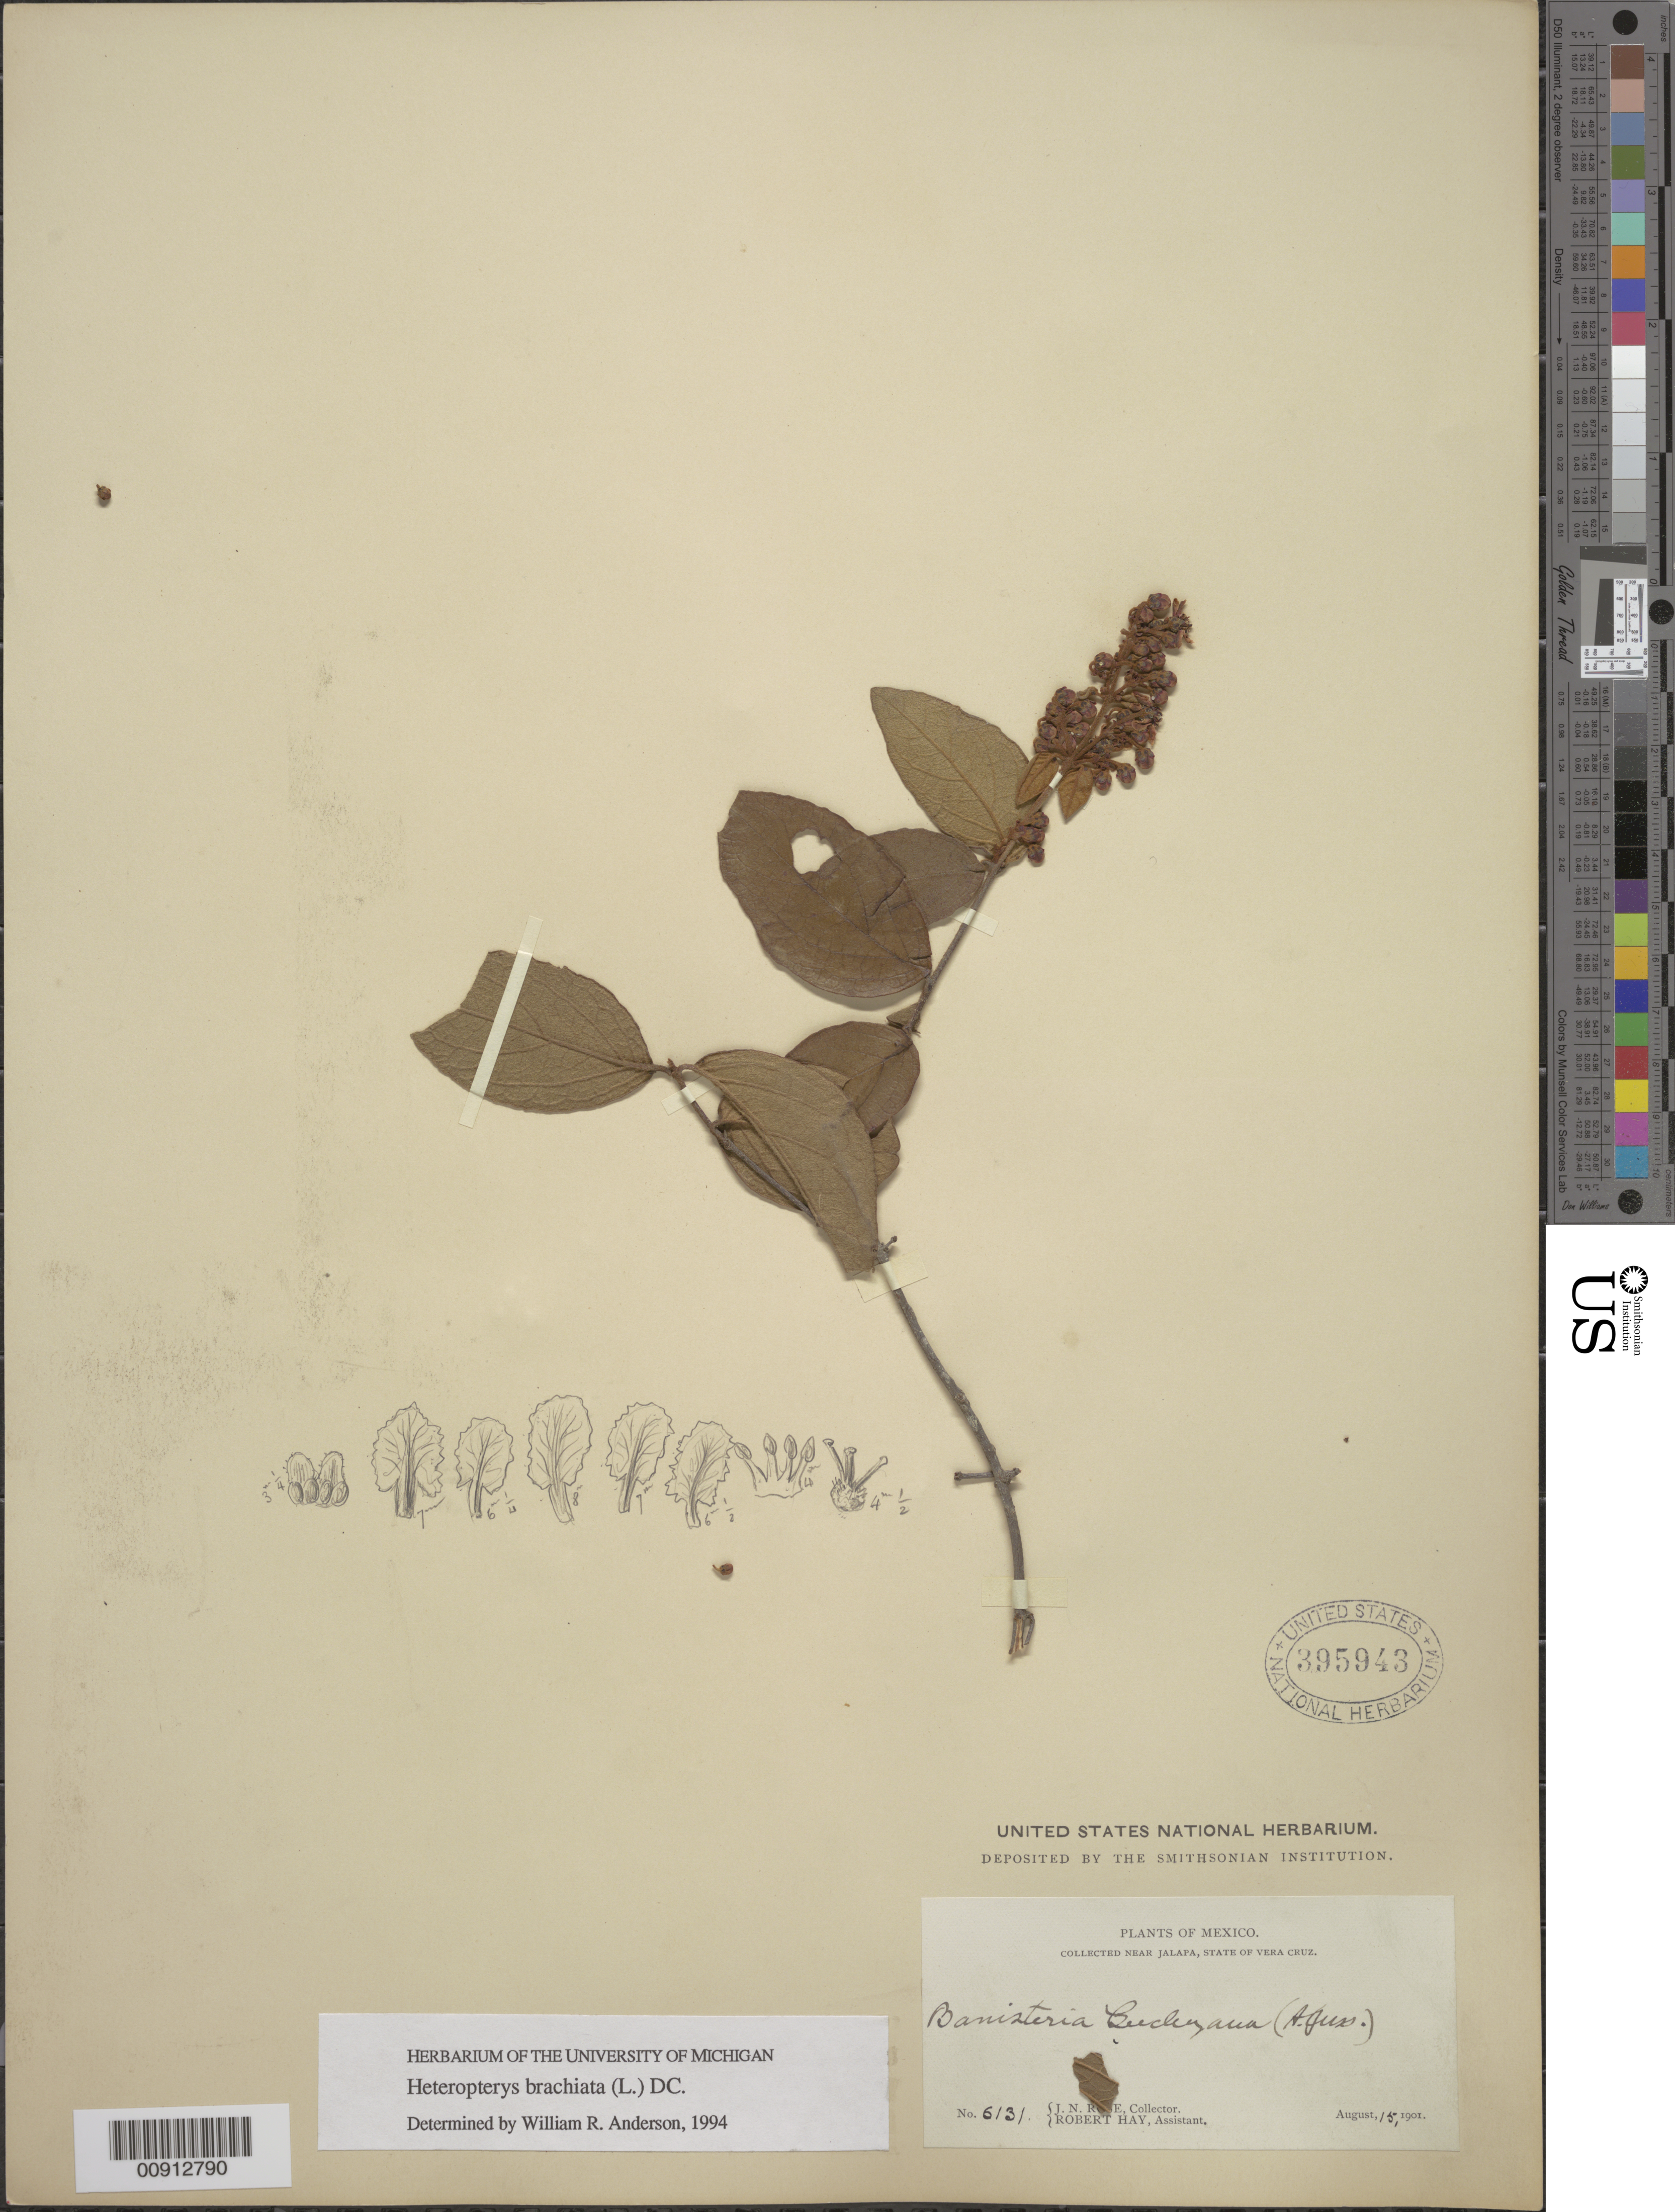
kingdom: Plantae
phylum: Tracheophyta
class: Magnoliopsida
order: Malpighiales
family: Malpighiaceae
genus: Heteropterys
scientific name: Heteropterys brachiata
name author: (L.) DC.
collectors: J. N. Rose & R. Hay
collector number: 6131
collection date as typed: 15 Aug 1901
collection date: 1901-08-15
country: Mexico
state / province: Veracruz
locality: Near Jalapa, State of Veracruz.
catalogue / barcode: US 395943